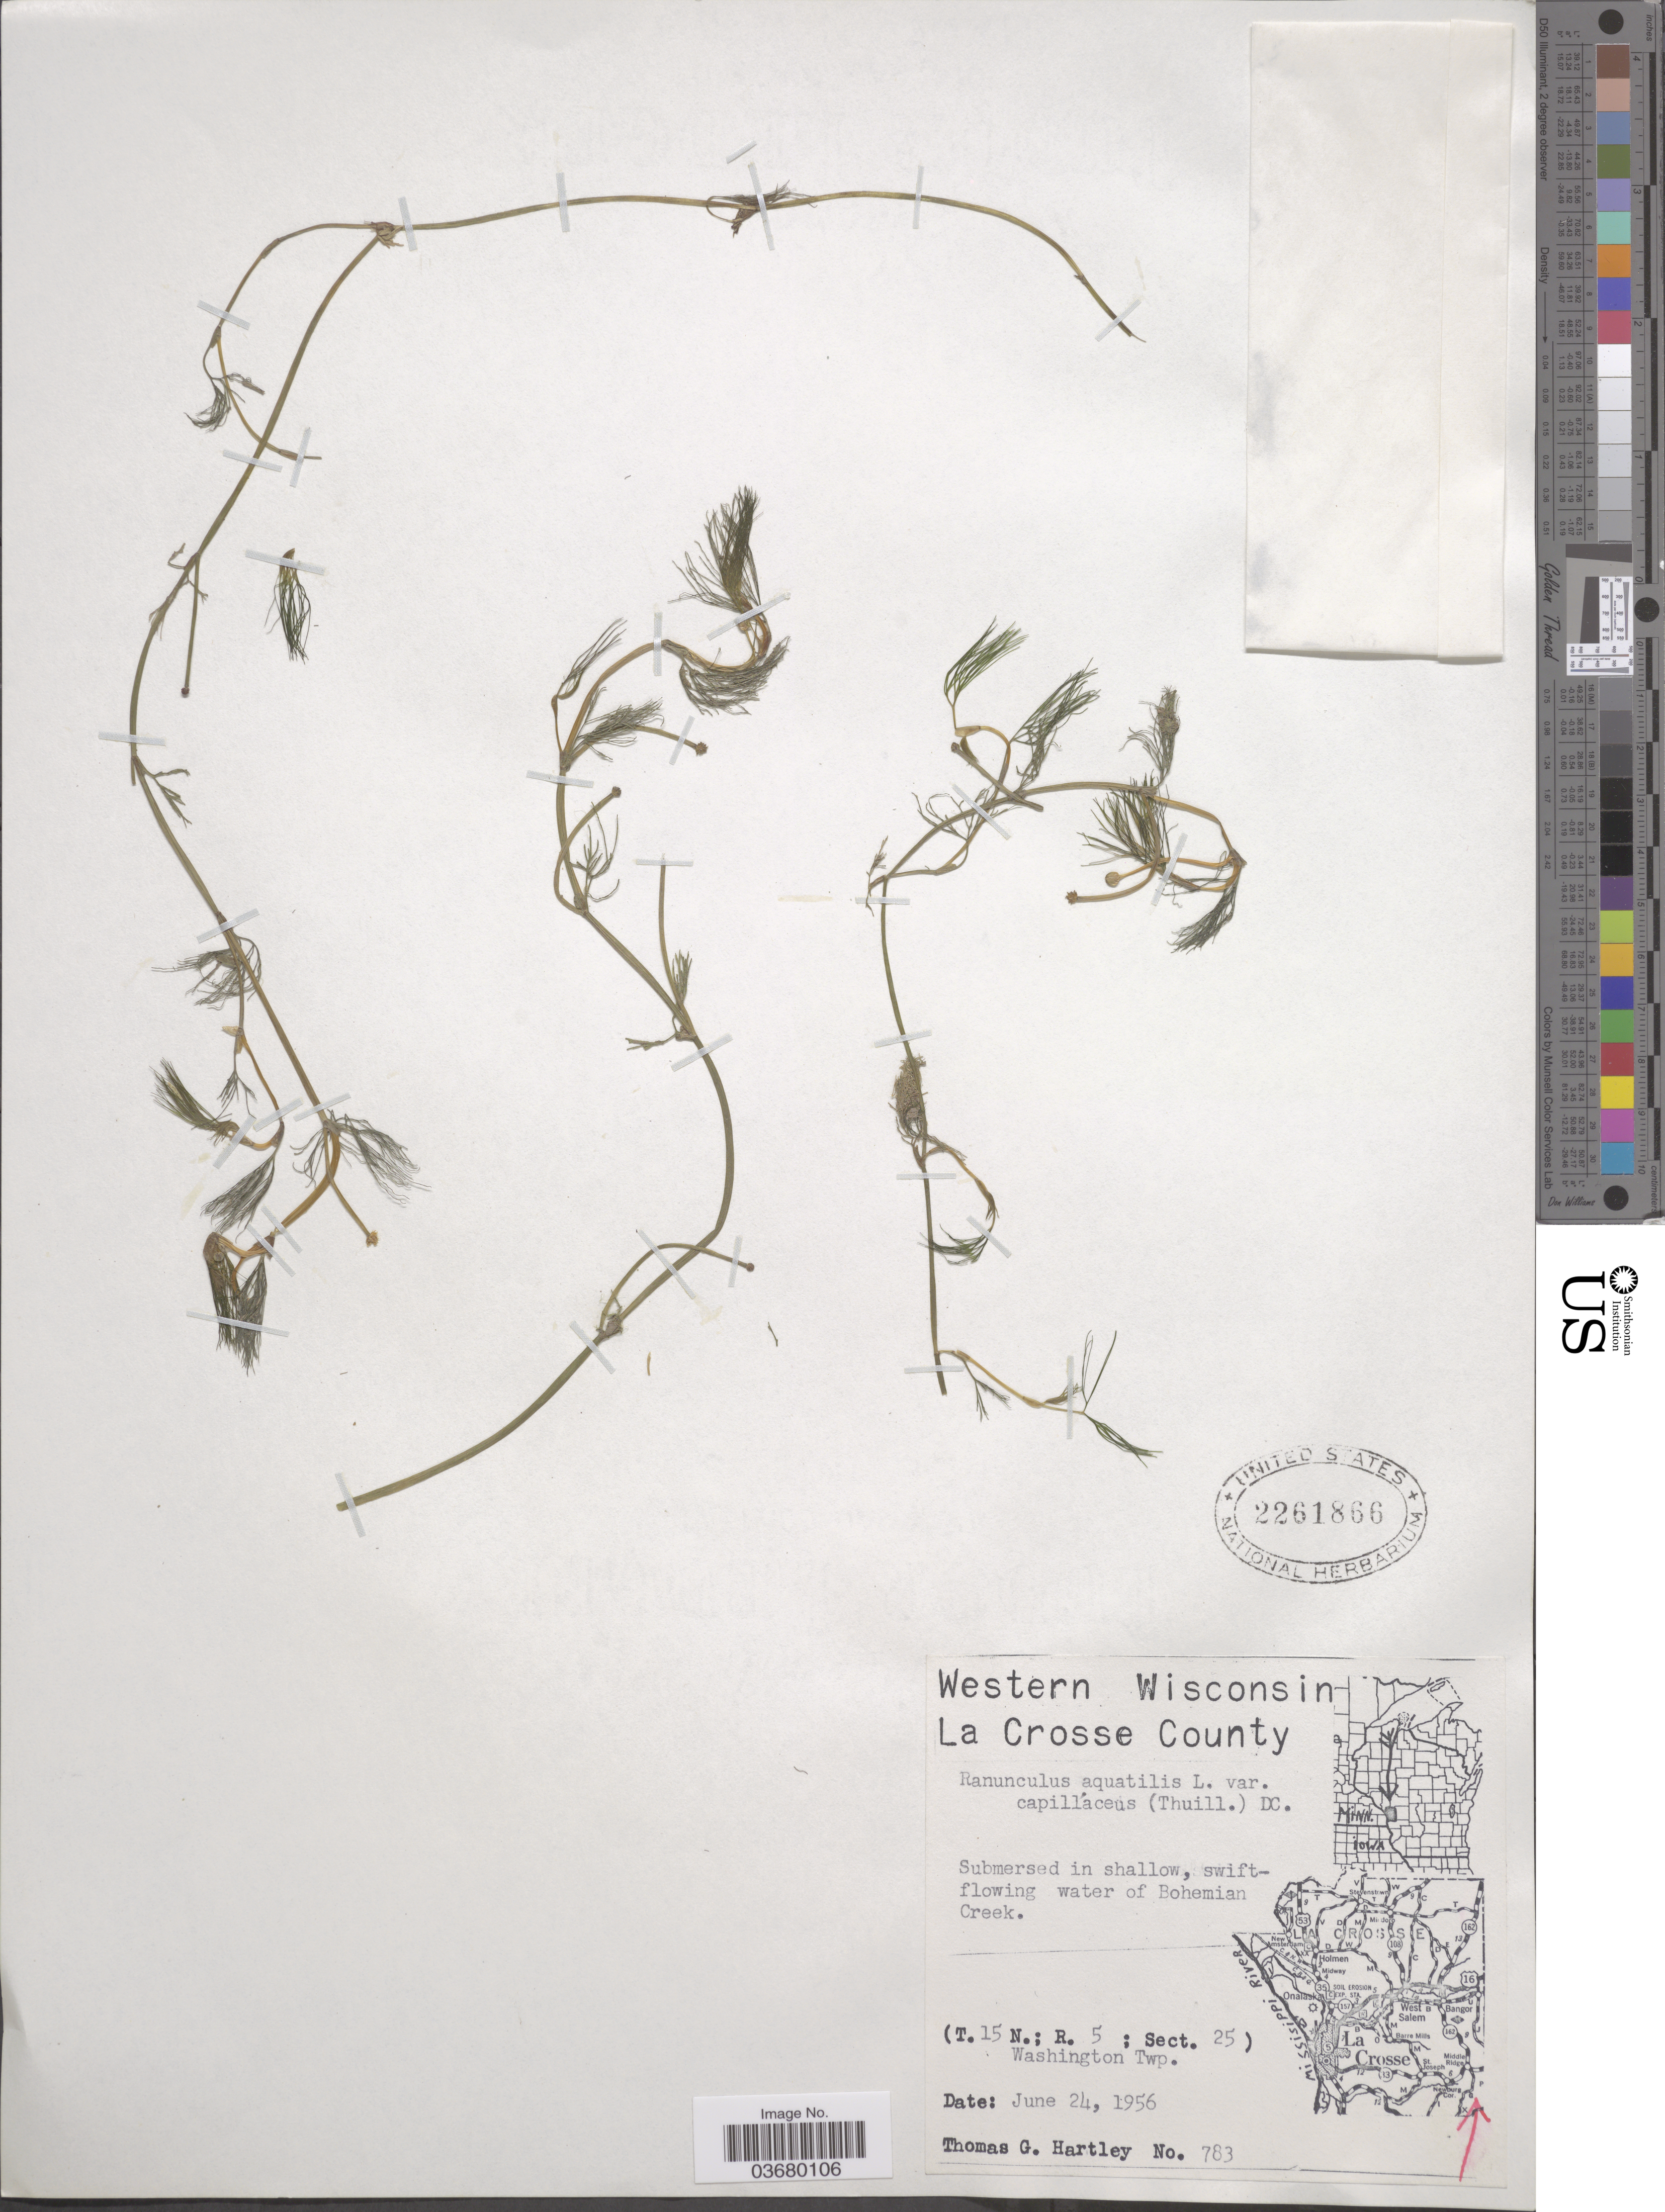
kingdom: Plantae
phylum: Tracheophyta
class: Magnoliopsida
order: Ranunculales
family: Ranunculaceae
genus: Ranunculus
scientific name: Ranunculus trichophyllus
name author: Chaix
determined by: Strong, Mark T., (BOT), Smithsonian Institution - National Museum of Natural History (UNITED STATES)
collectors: T. G. Hartley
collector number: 783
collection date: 1956-06-24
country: United States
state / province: Wisconsin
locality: Western Wisconsin. La Crosse County. Swiftflowing water of Bohemian Creek. (T. 15 N.; R. 5 ; Sect. 25). Washington Twp.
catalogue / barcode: US 2261866